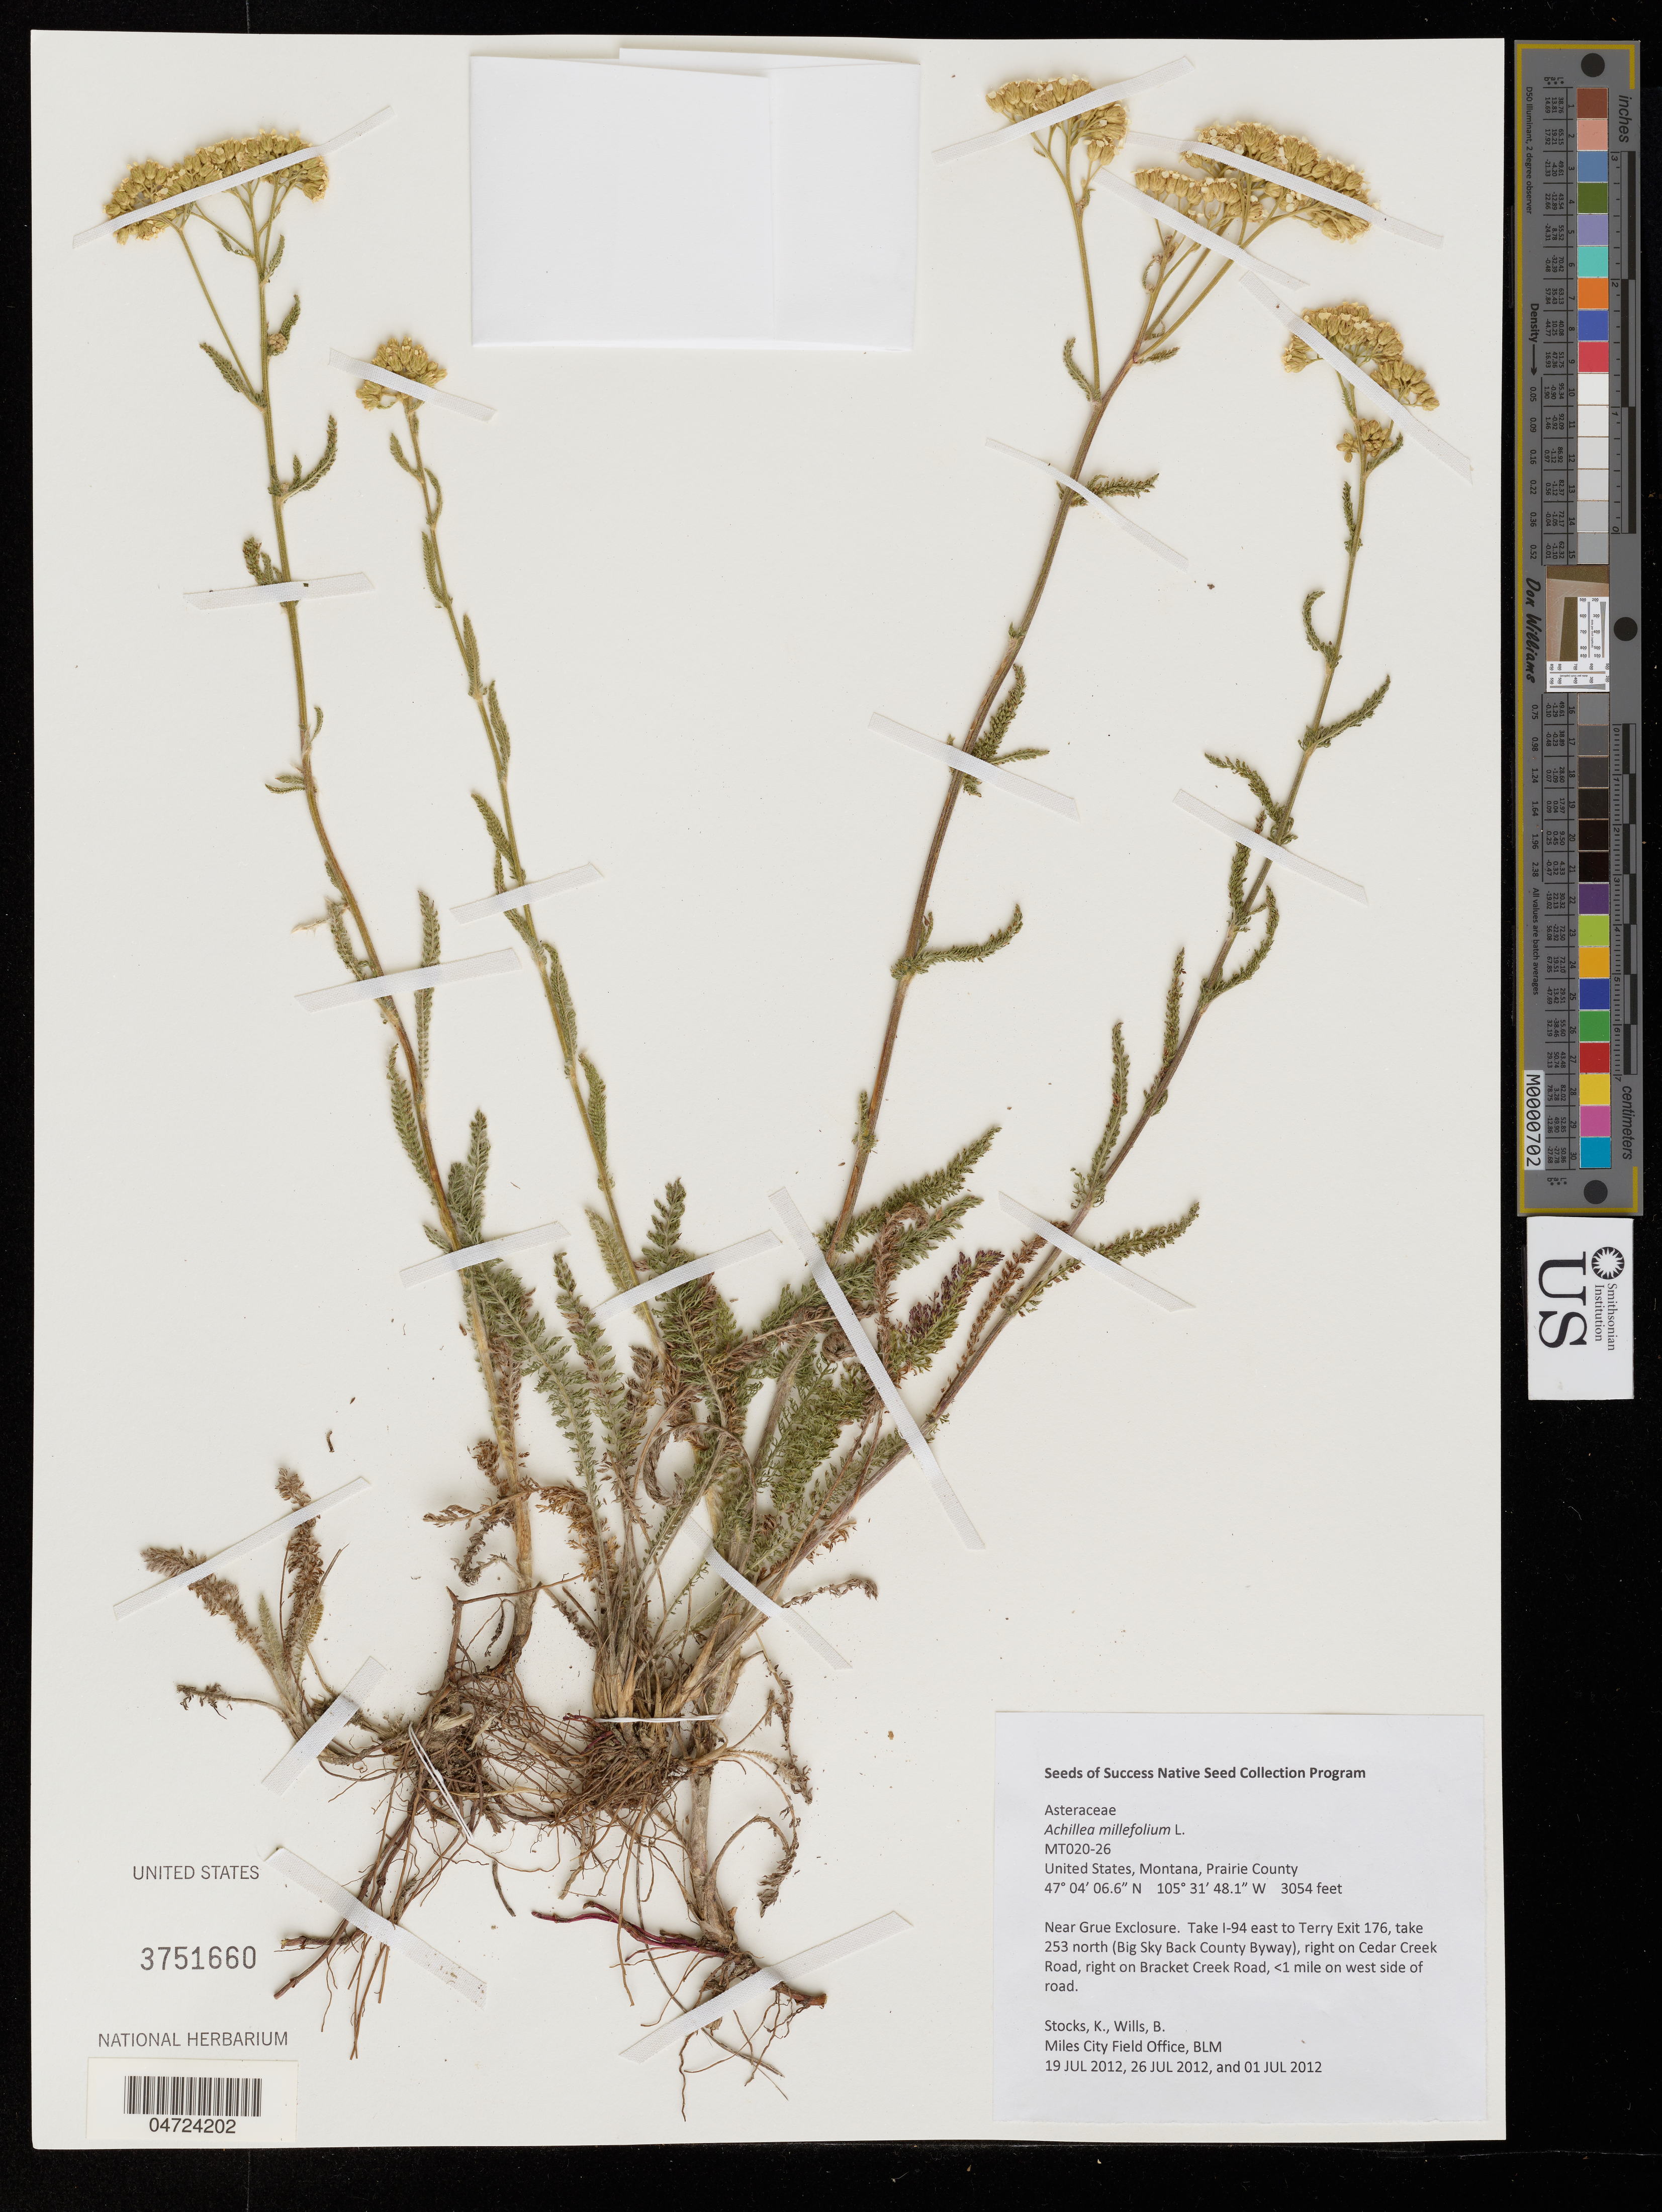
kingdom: Plantae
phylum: Tracheophyta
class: Magnoliopsida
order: Asterales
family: Asteraceae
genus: Achillea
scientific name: Achillea millefolium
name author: L.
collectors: K. Stocks & B. Wills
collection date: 2012-07-01/2012-07-26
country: United States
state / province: Montana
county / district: Prairie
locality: Prairie County. Near Grue Exclosure. Take I-94 east to Terry Exit 176, take 253 north (Big Sky County Byway), right on Cedar Creek Road, right on Bracket Creek Road, <1 mile on west side of road.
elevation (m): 931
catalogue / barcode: US 3751660